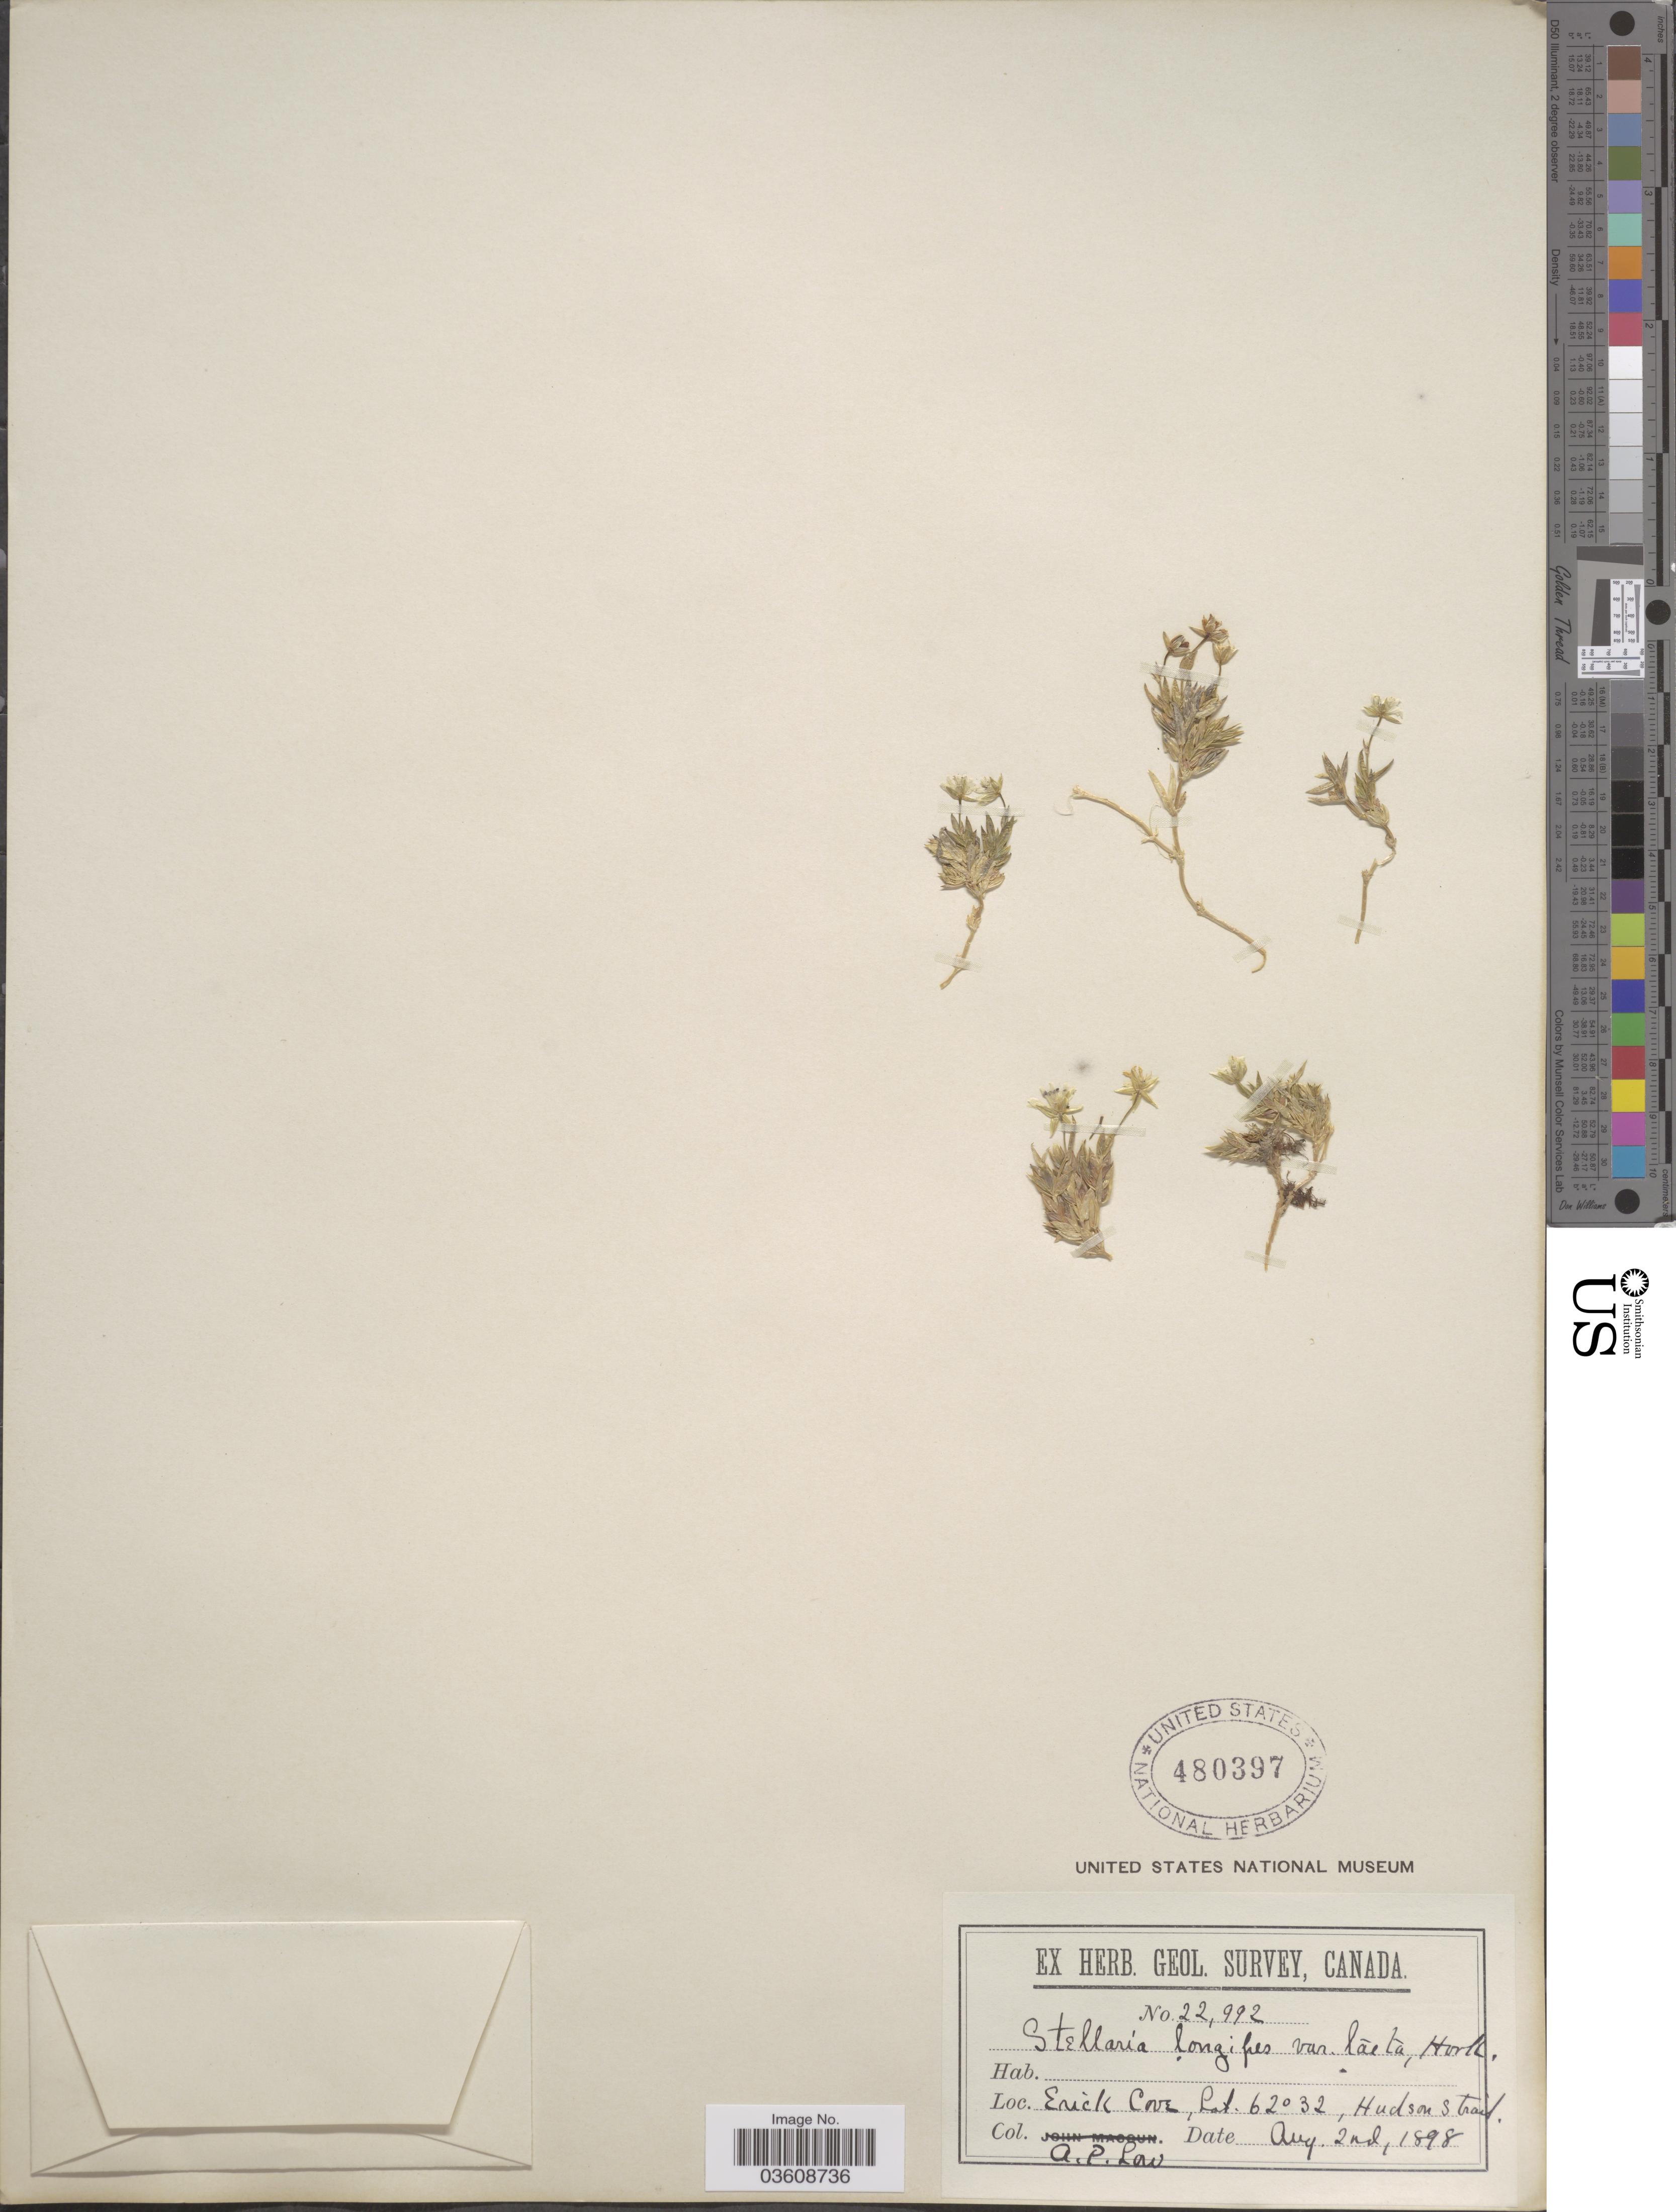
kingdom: Plantae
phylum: Tracheophyta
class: Magnoliopsida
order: Caryophyllales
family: Caryophyllaceae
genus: Stellaria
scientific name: Stellaria longipes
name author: Goldie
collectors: A. Low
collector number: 22992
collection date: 1898-08-02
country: Canada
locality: Erick Cove. Hudson Strait.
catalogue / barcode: US 480397